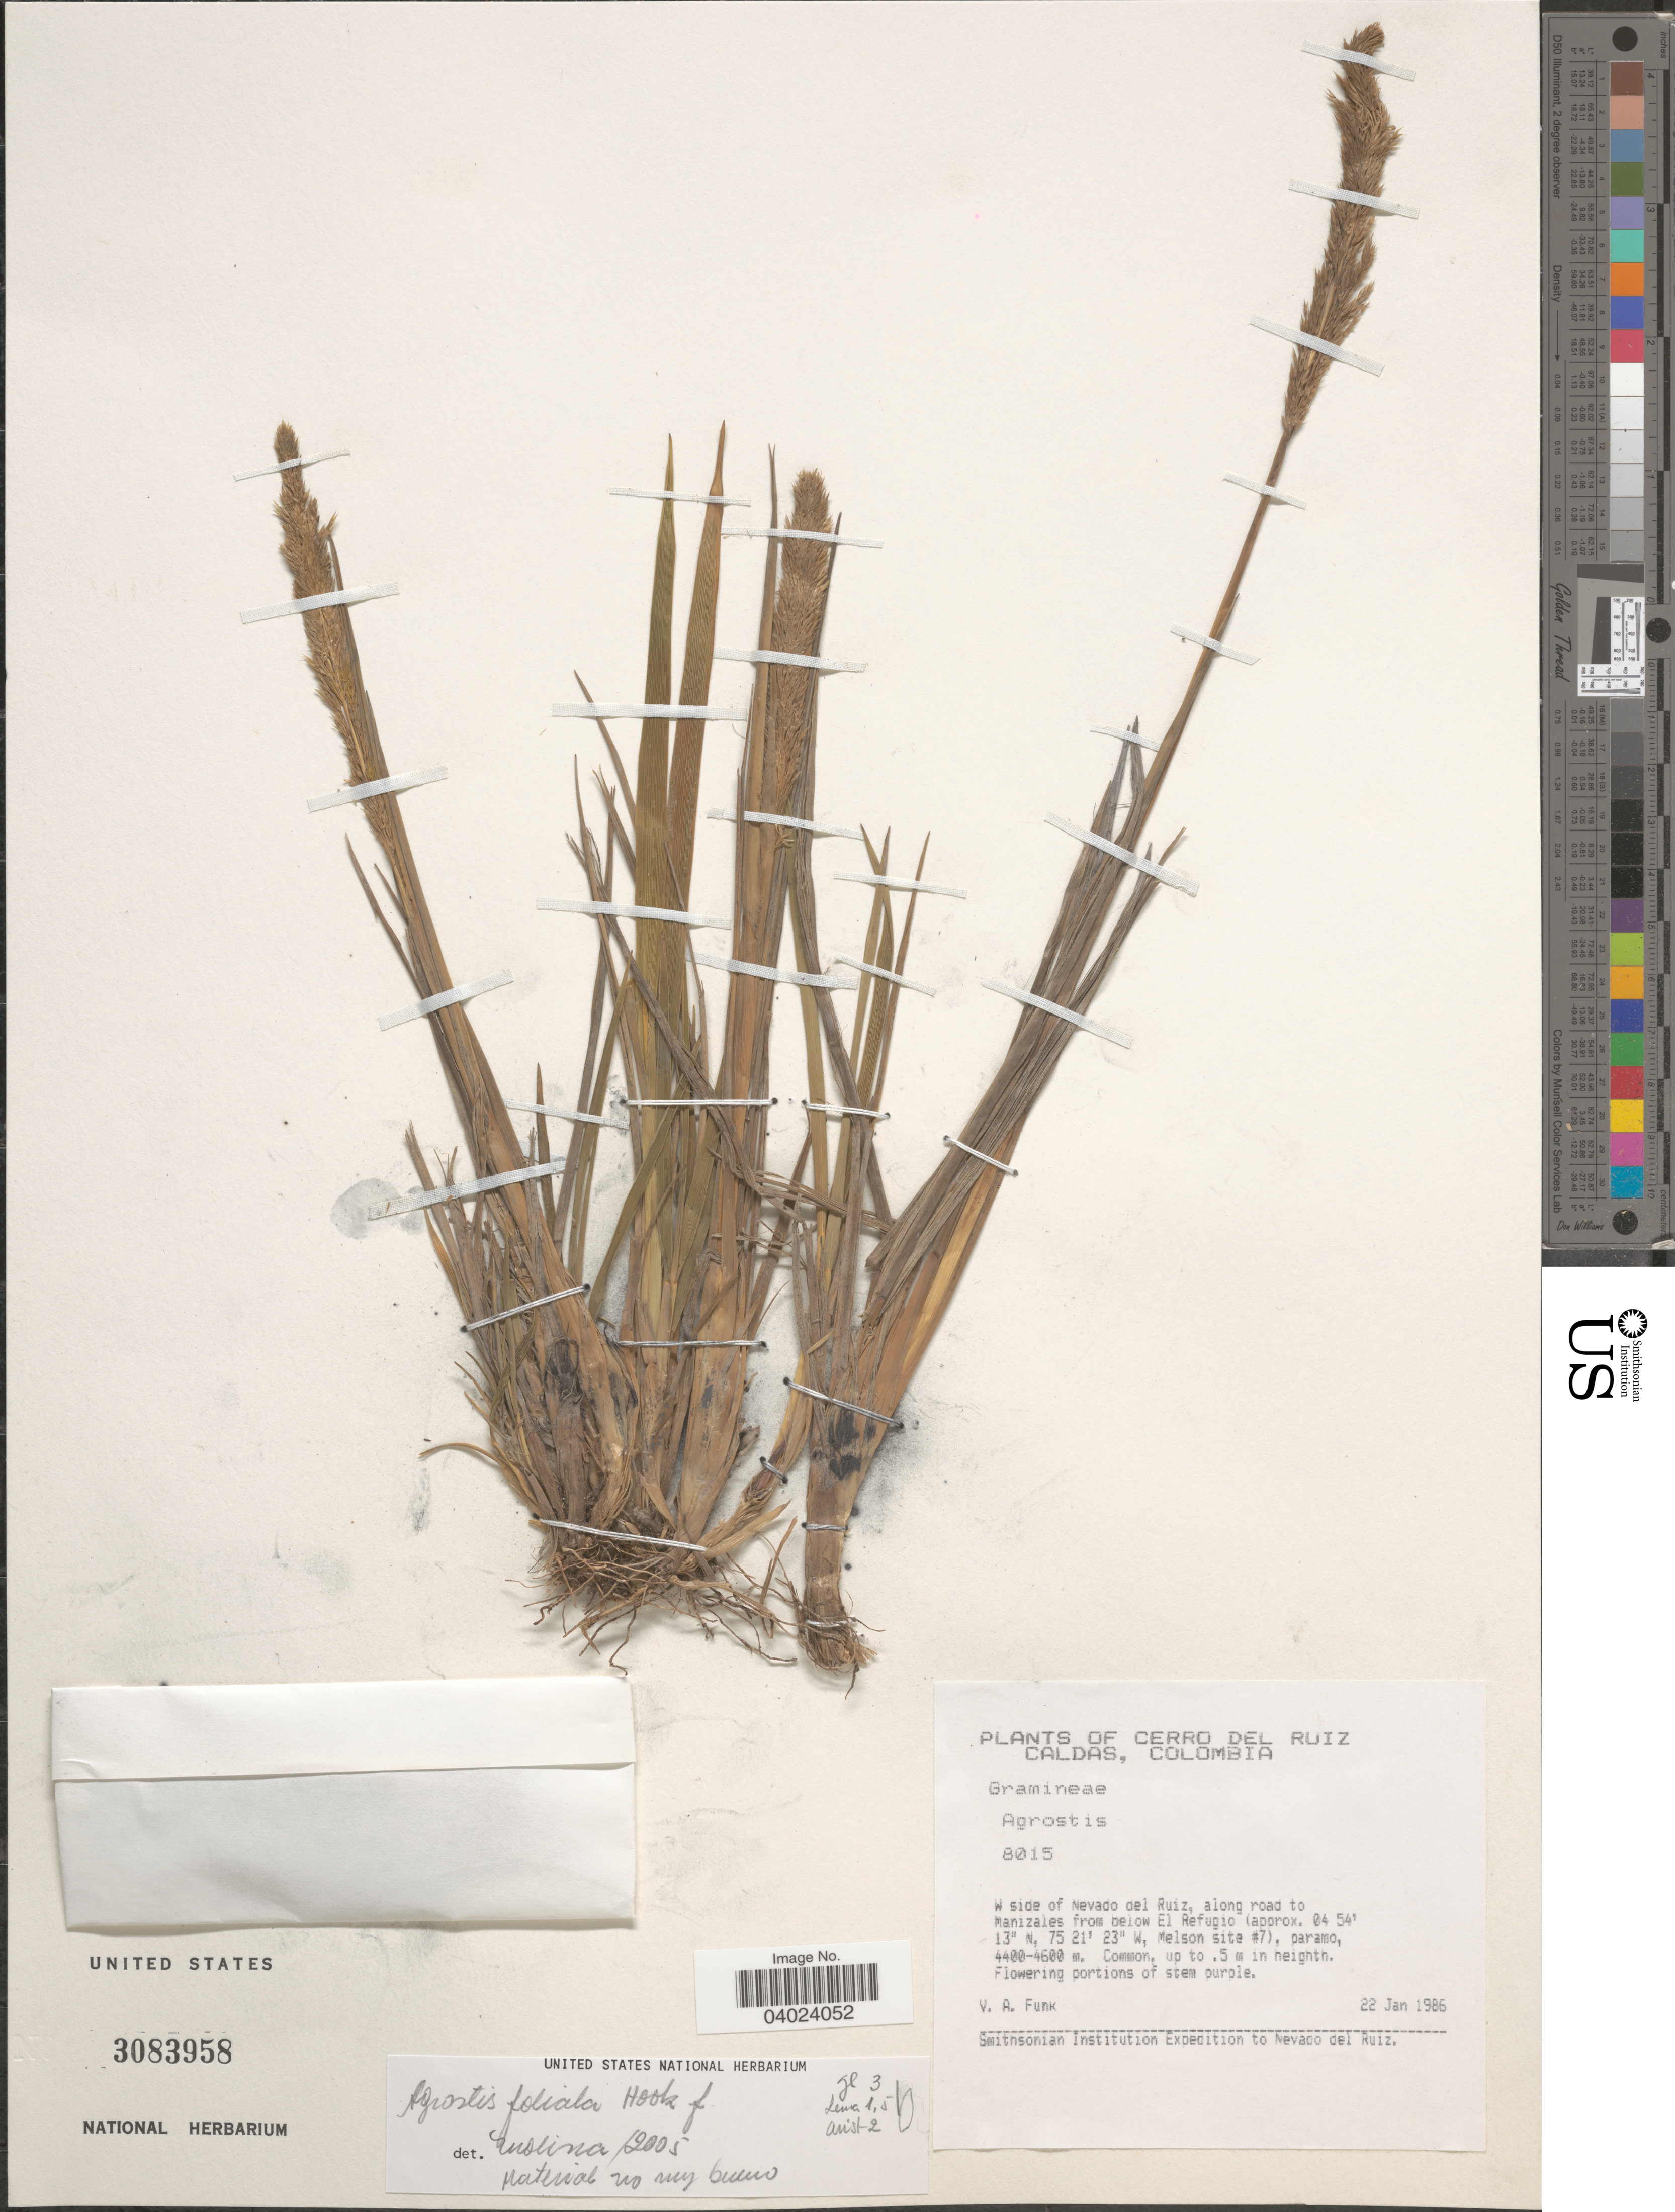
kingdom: Plantae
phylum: Tracheophyta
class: Liliopsida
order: Poales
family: Poaceae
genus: Agrostis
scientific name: Agrostis foliata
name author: Hook. f.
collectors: V. Funk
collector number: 8015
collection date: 1986-01-22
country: Colombia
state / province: Caldas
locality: Cerro del Ruiz. W side of Nevado del Ruiz, along road to Manizales from below El Refugio (Menson site #7). Nevado del Ruiz.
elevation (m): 4400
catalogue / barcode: US 3083958